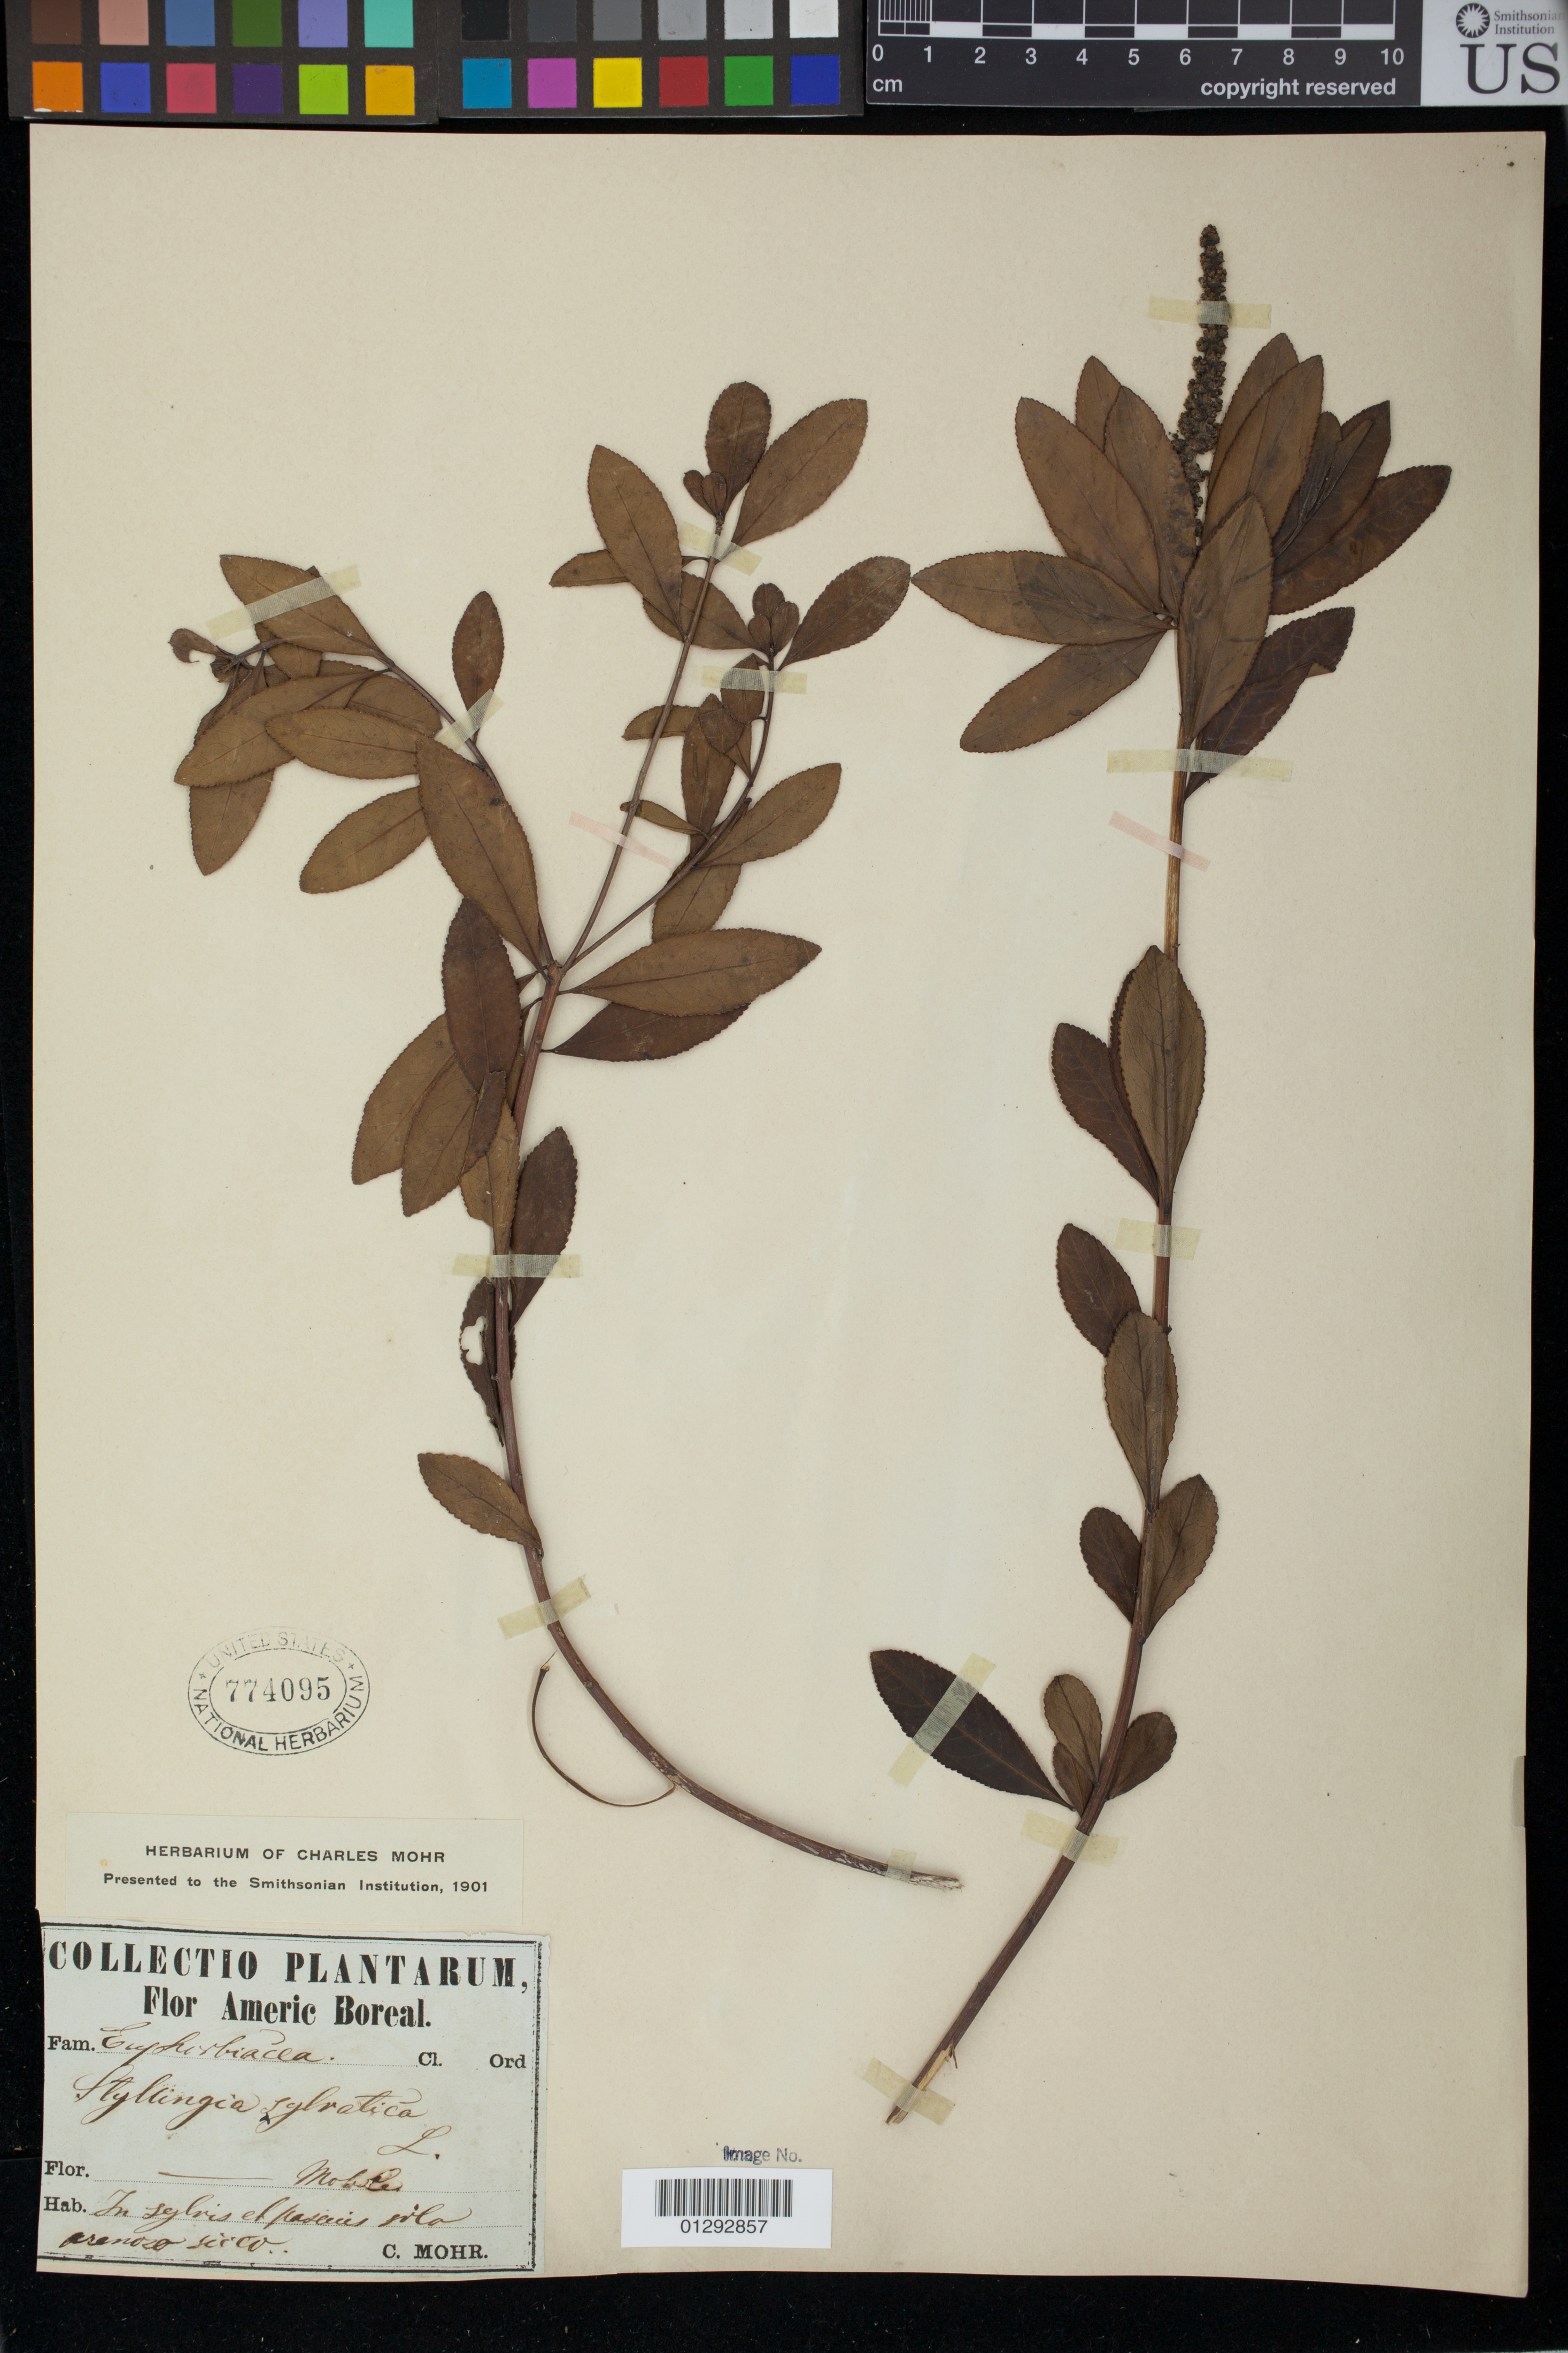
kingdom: Plantae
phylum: Tracheophyta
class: Magnoliopsida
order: Malpighiales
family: Euphorbiaceae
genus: Stillingia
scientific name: Stillingia sylvatica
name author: L.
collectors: Ridell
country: United States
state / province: Alabama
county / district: Mobile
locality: Mobile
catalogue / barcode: US 774095